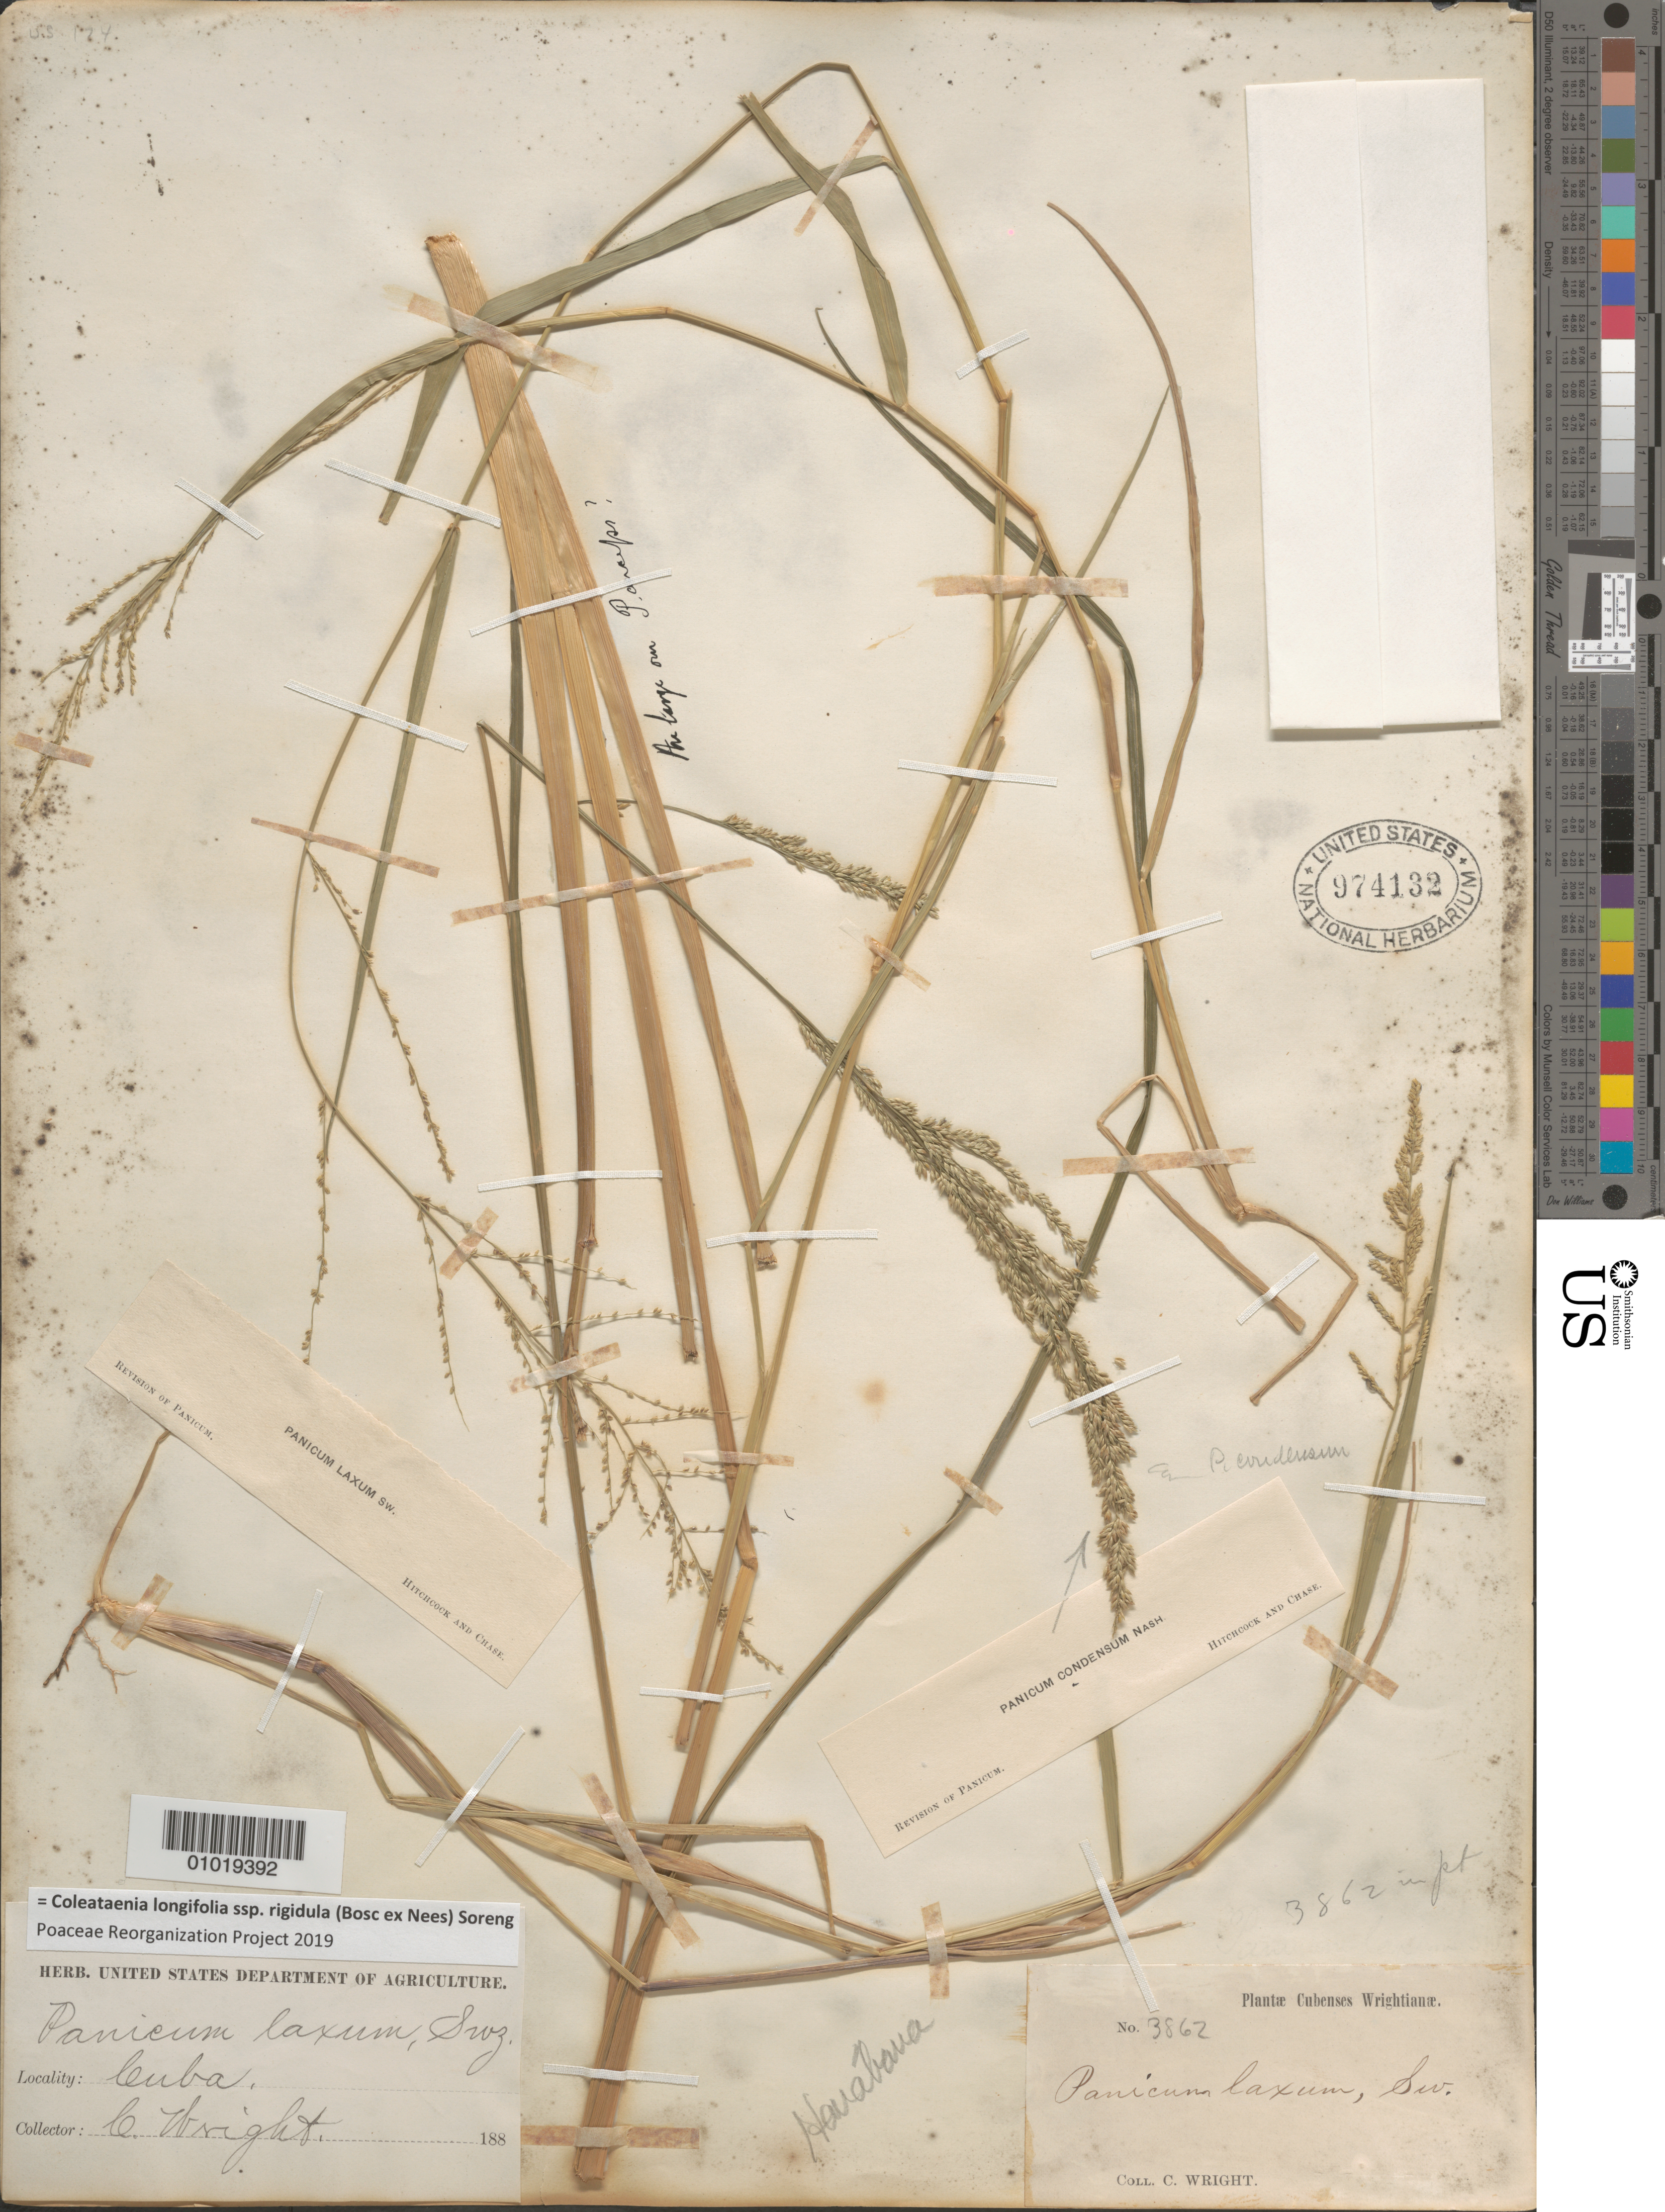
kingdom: Plantae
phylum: Tracheophyta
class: Liliopsida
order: Poales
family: Poaceae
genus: Panicum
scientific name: Panicum condensum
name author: Nash ex Small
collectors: C. Wright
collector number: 3862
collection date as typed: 188-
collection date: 1880/1889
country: Cuba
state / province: Matanzas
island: Cuba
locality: Hanabana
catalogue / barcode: US 974132